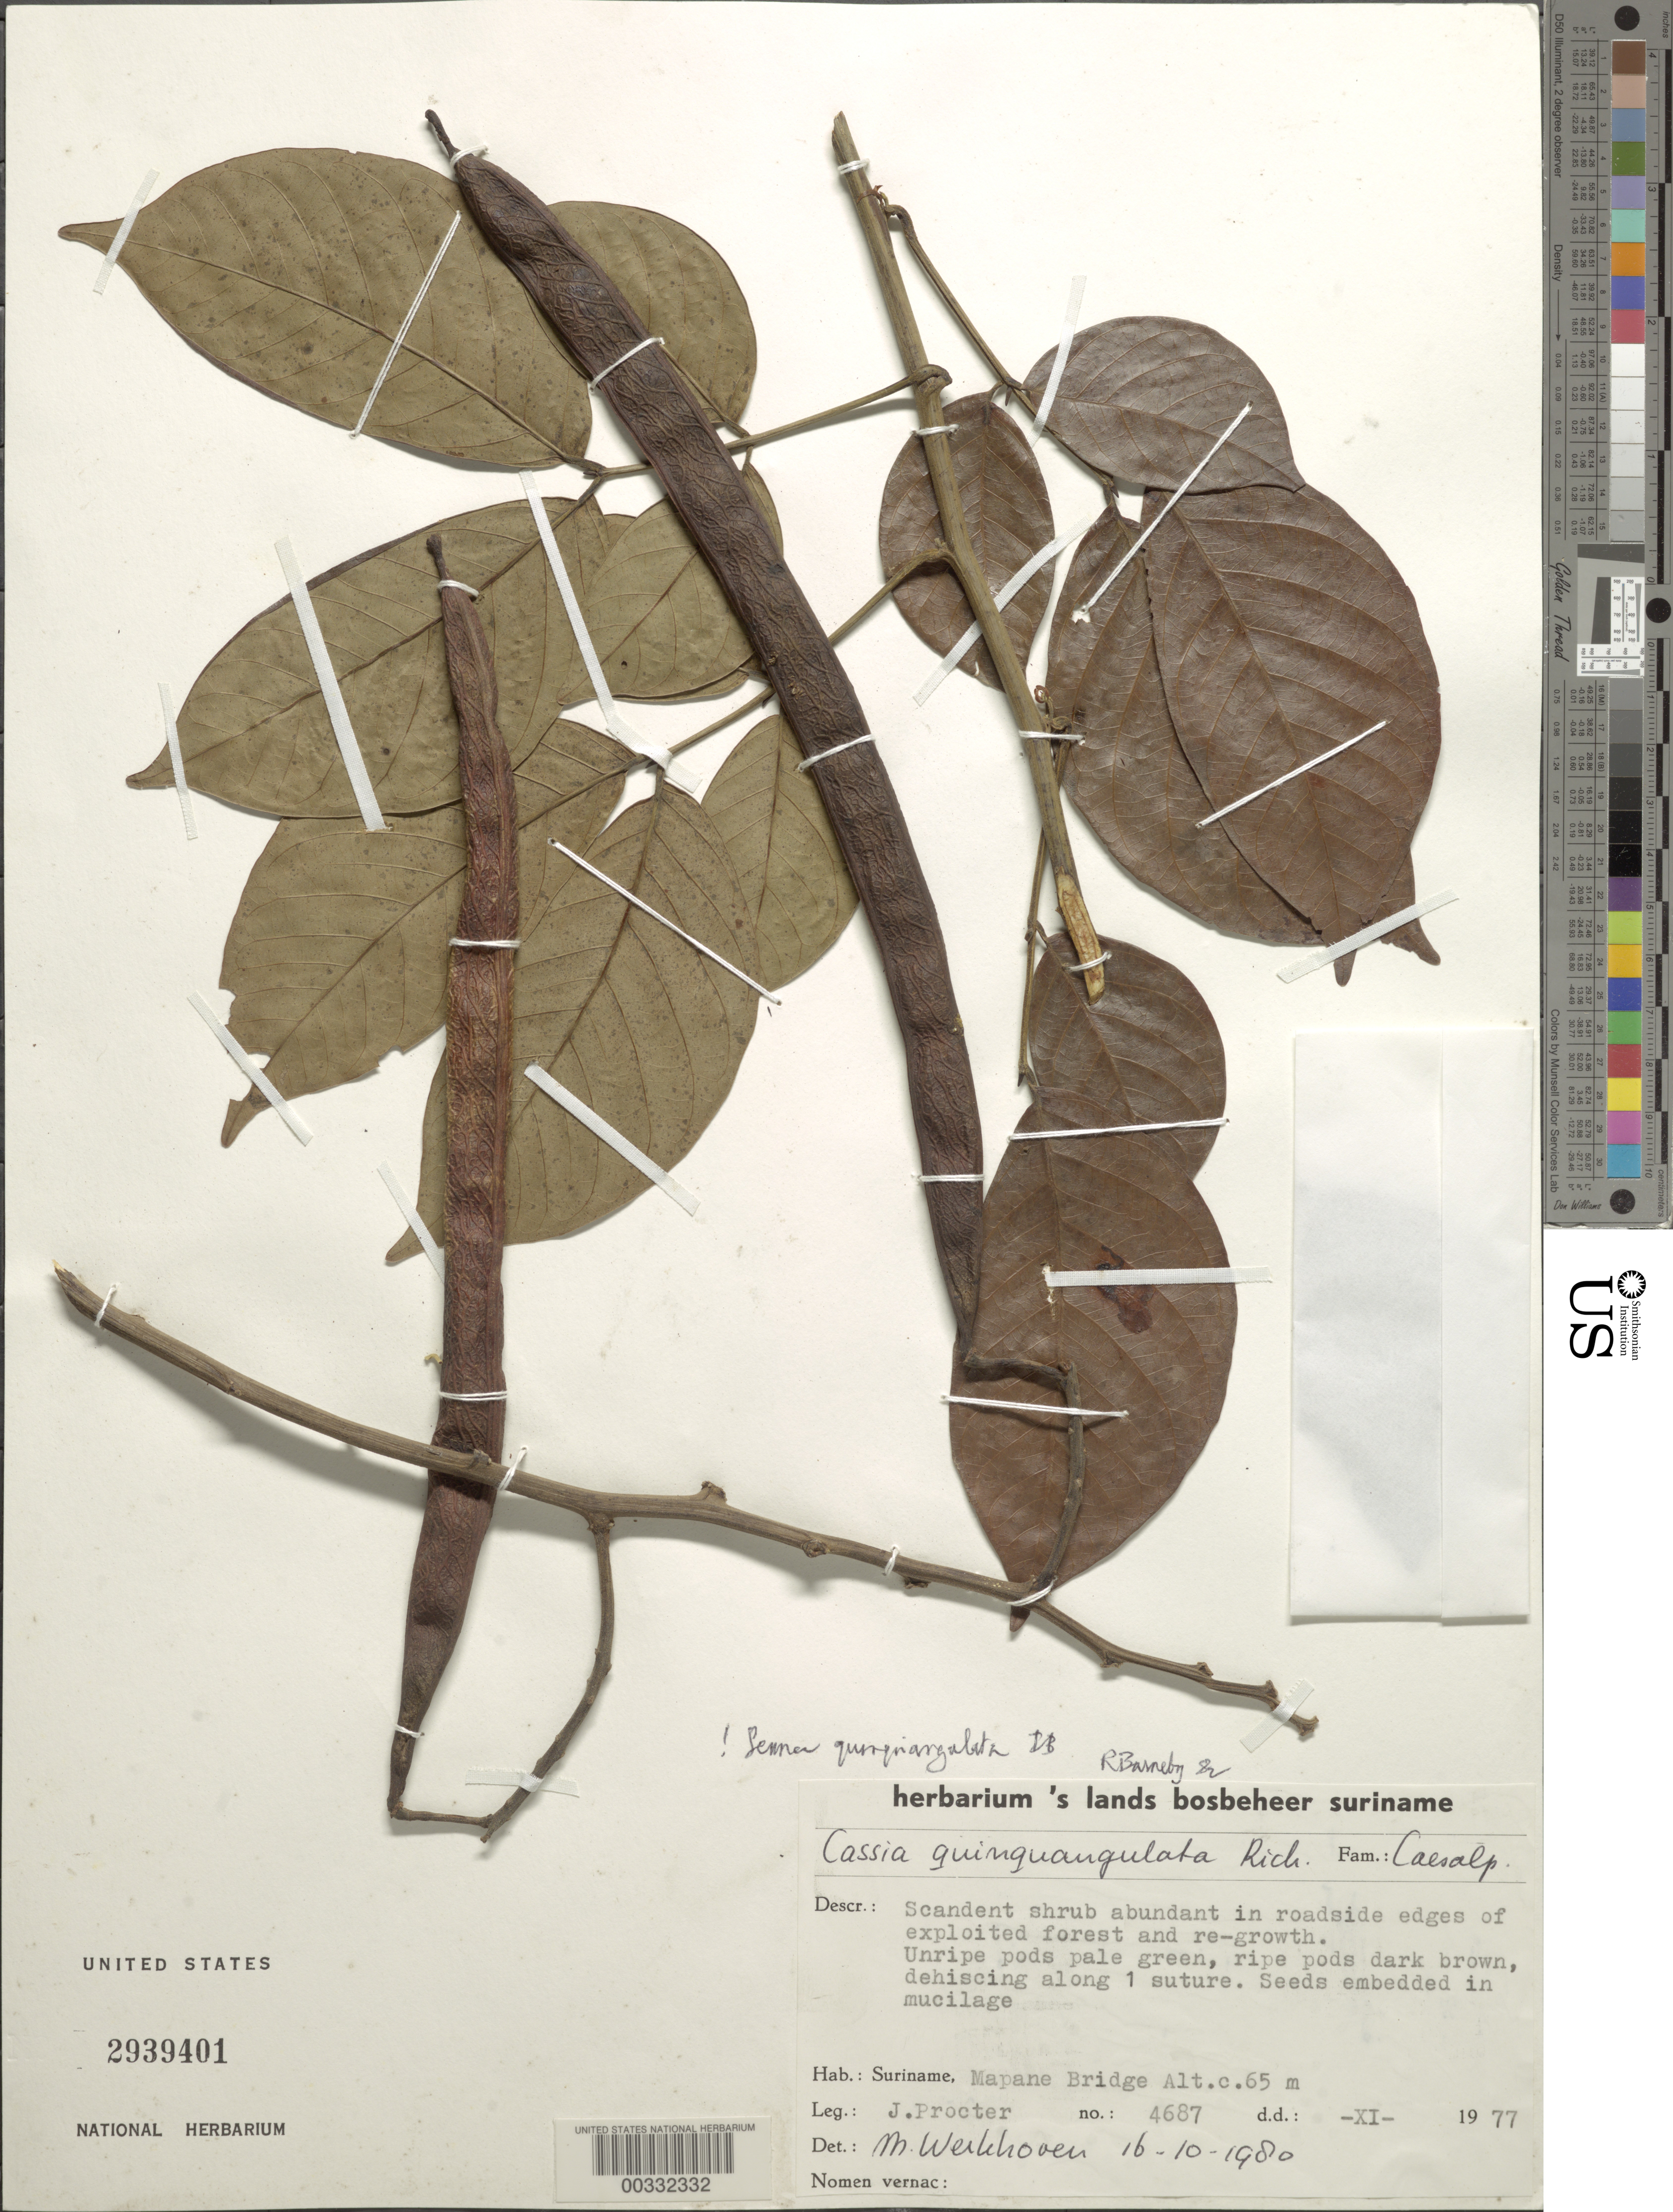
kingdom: Plantae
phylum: Tracheophyta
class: Magnoliopsida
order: Fabales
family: Fabaceae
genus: Senna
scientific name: Senna quinquangulata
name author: (Rich.) H.S. Irwin & Barneby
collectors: J. Procter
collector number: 4687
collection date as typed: Nov 1977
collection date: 1977-11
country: Suriname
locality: Mapane bridge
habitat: In roadside edges of exploited forest and re-growth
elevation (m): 65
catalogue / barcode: US 2939401